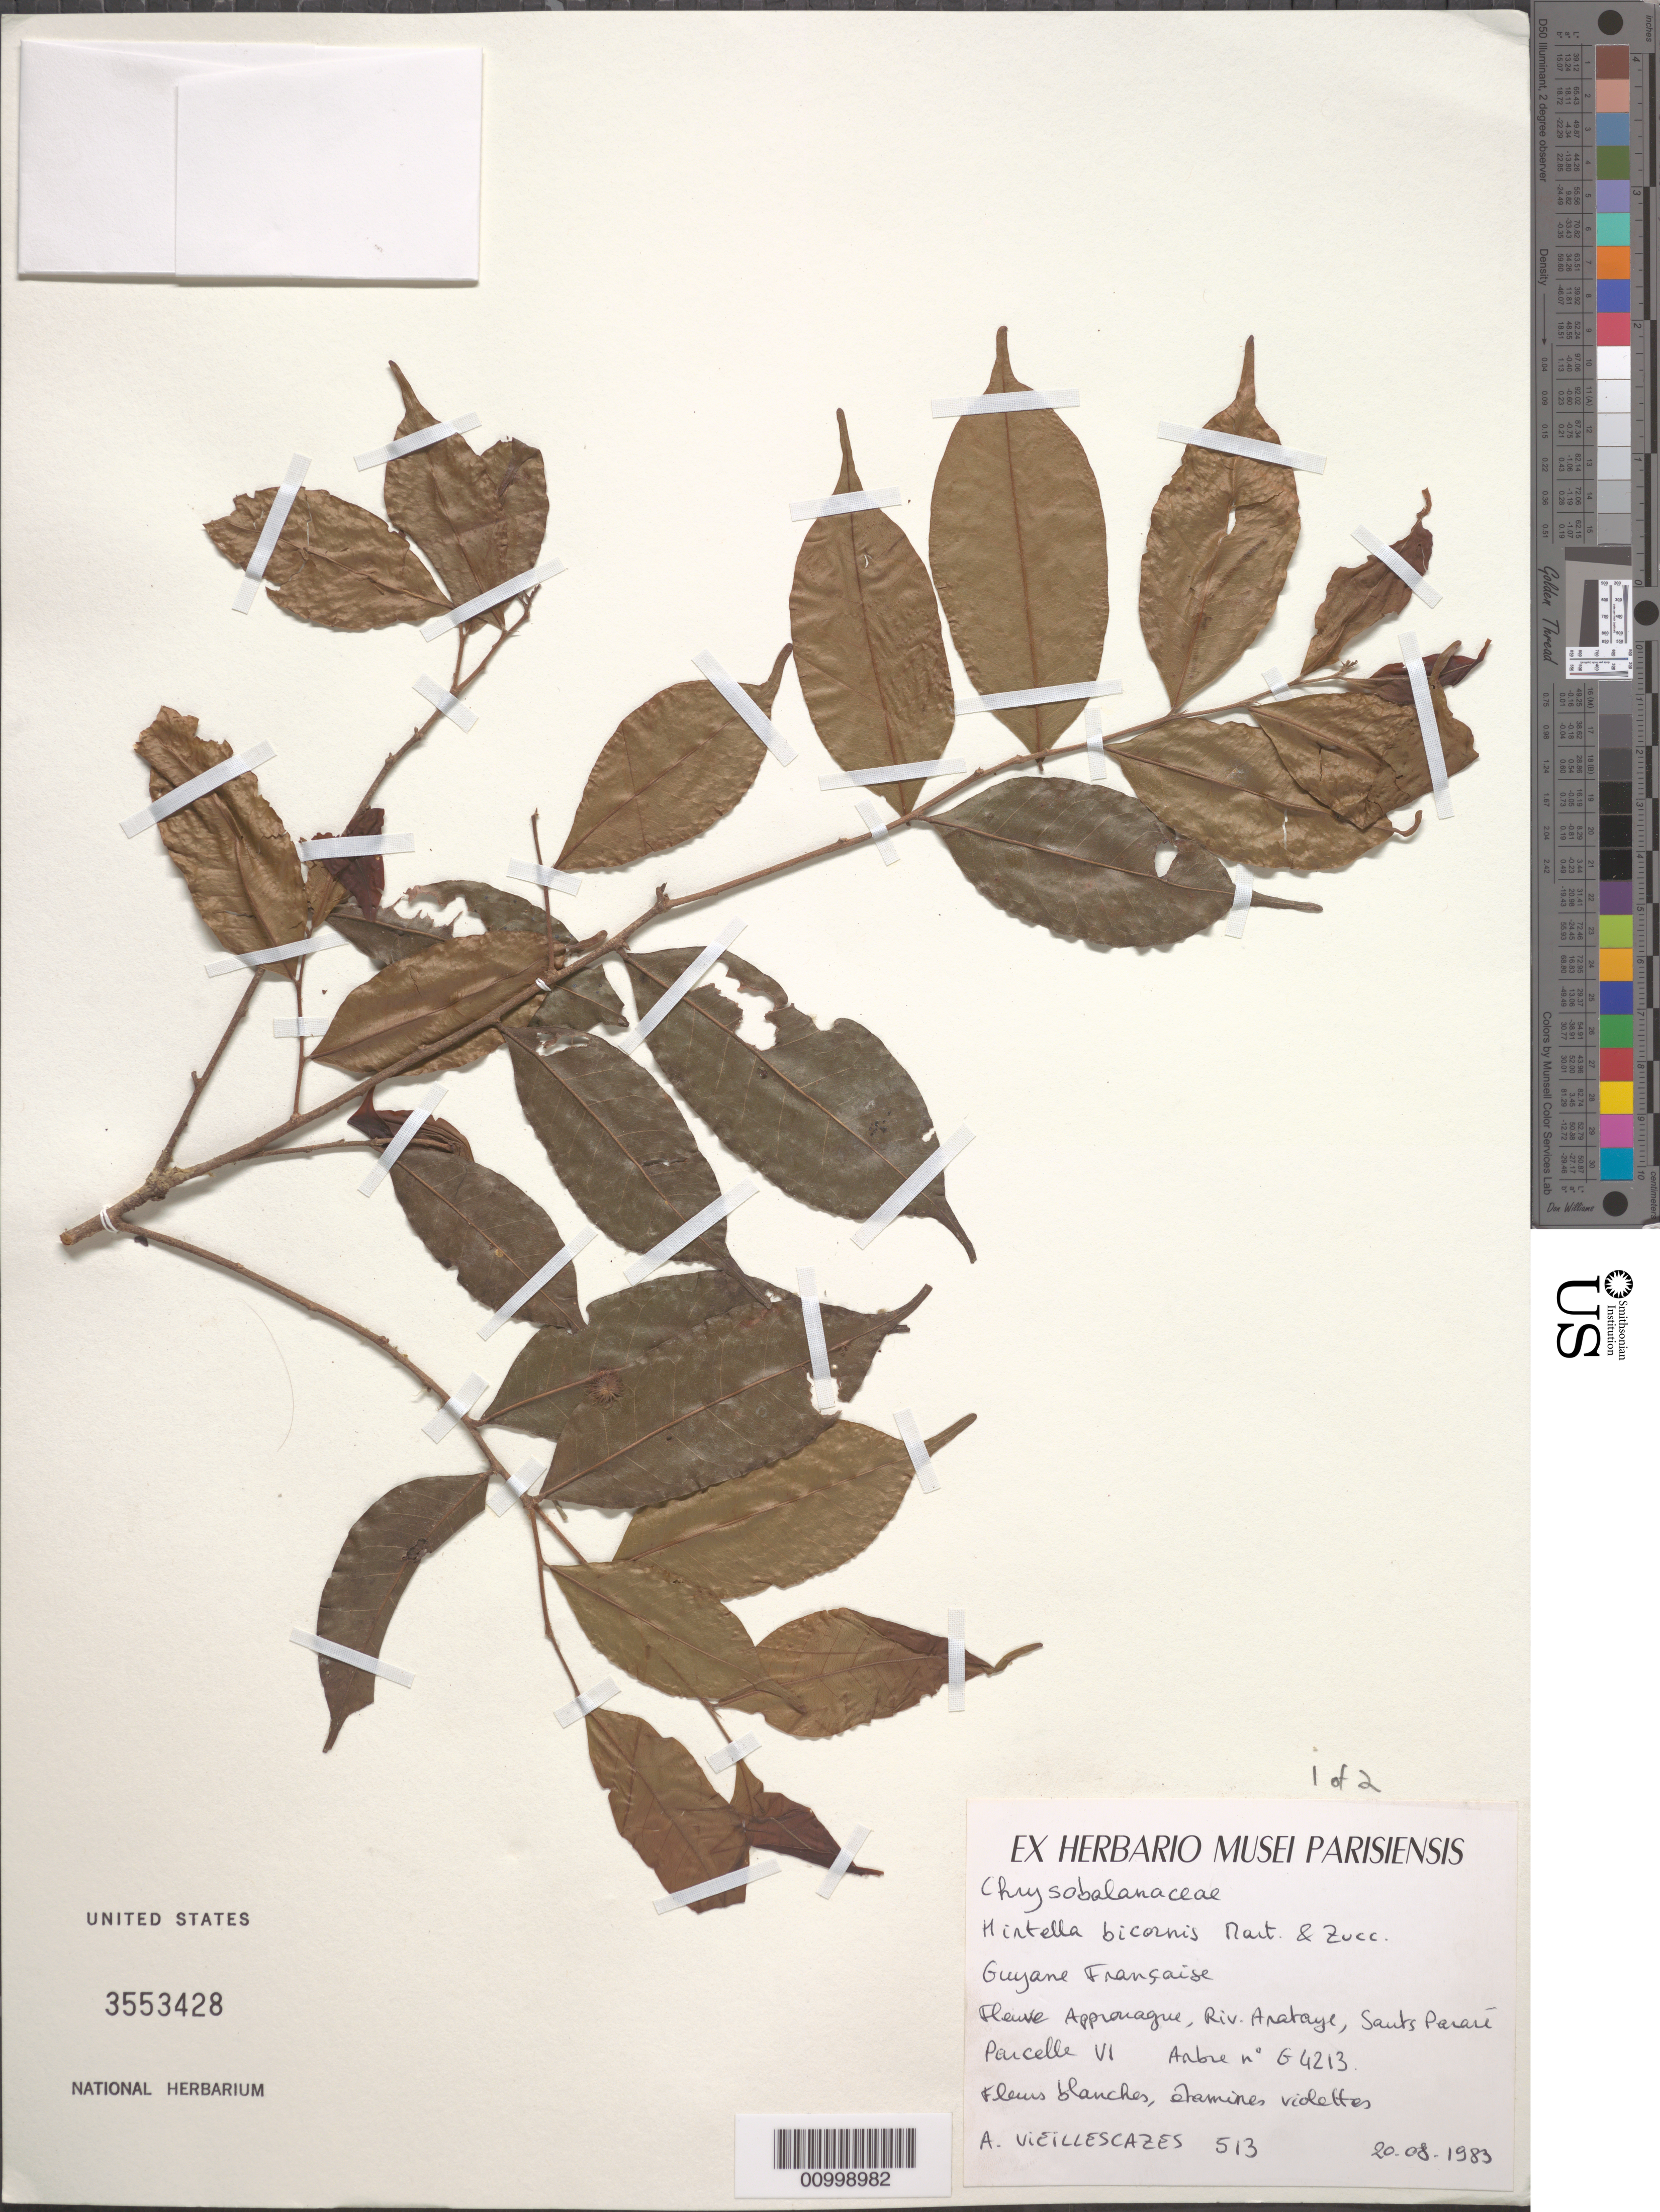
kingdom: Plantae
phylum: Tracheophyta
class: Magnoliopsida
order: Malpighiales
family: Chrysobalanaceae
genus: Hirtella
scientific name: Hirtella bicornis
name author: Mart. & Zucc.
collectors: A. Vieillescazes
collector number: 513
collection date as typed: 20-Aug-83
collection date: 1983-08-20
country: French Guiana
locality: Fleuve Approuague, Riv. Arataye, Sauts Pararé, Parcelle VI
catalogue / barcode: US 3553428